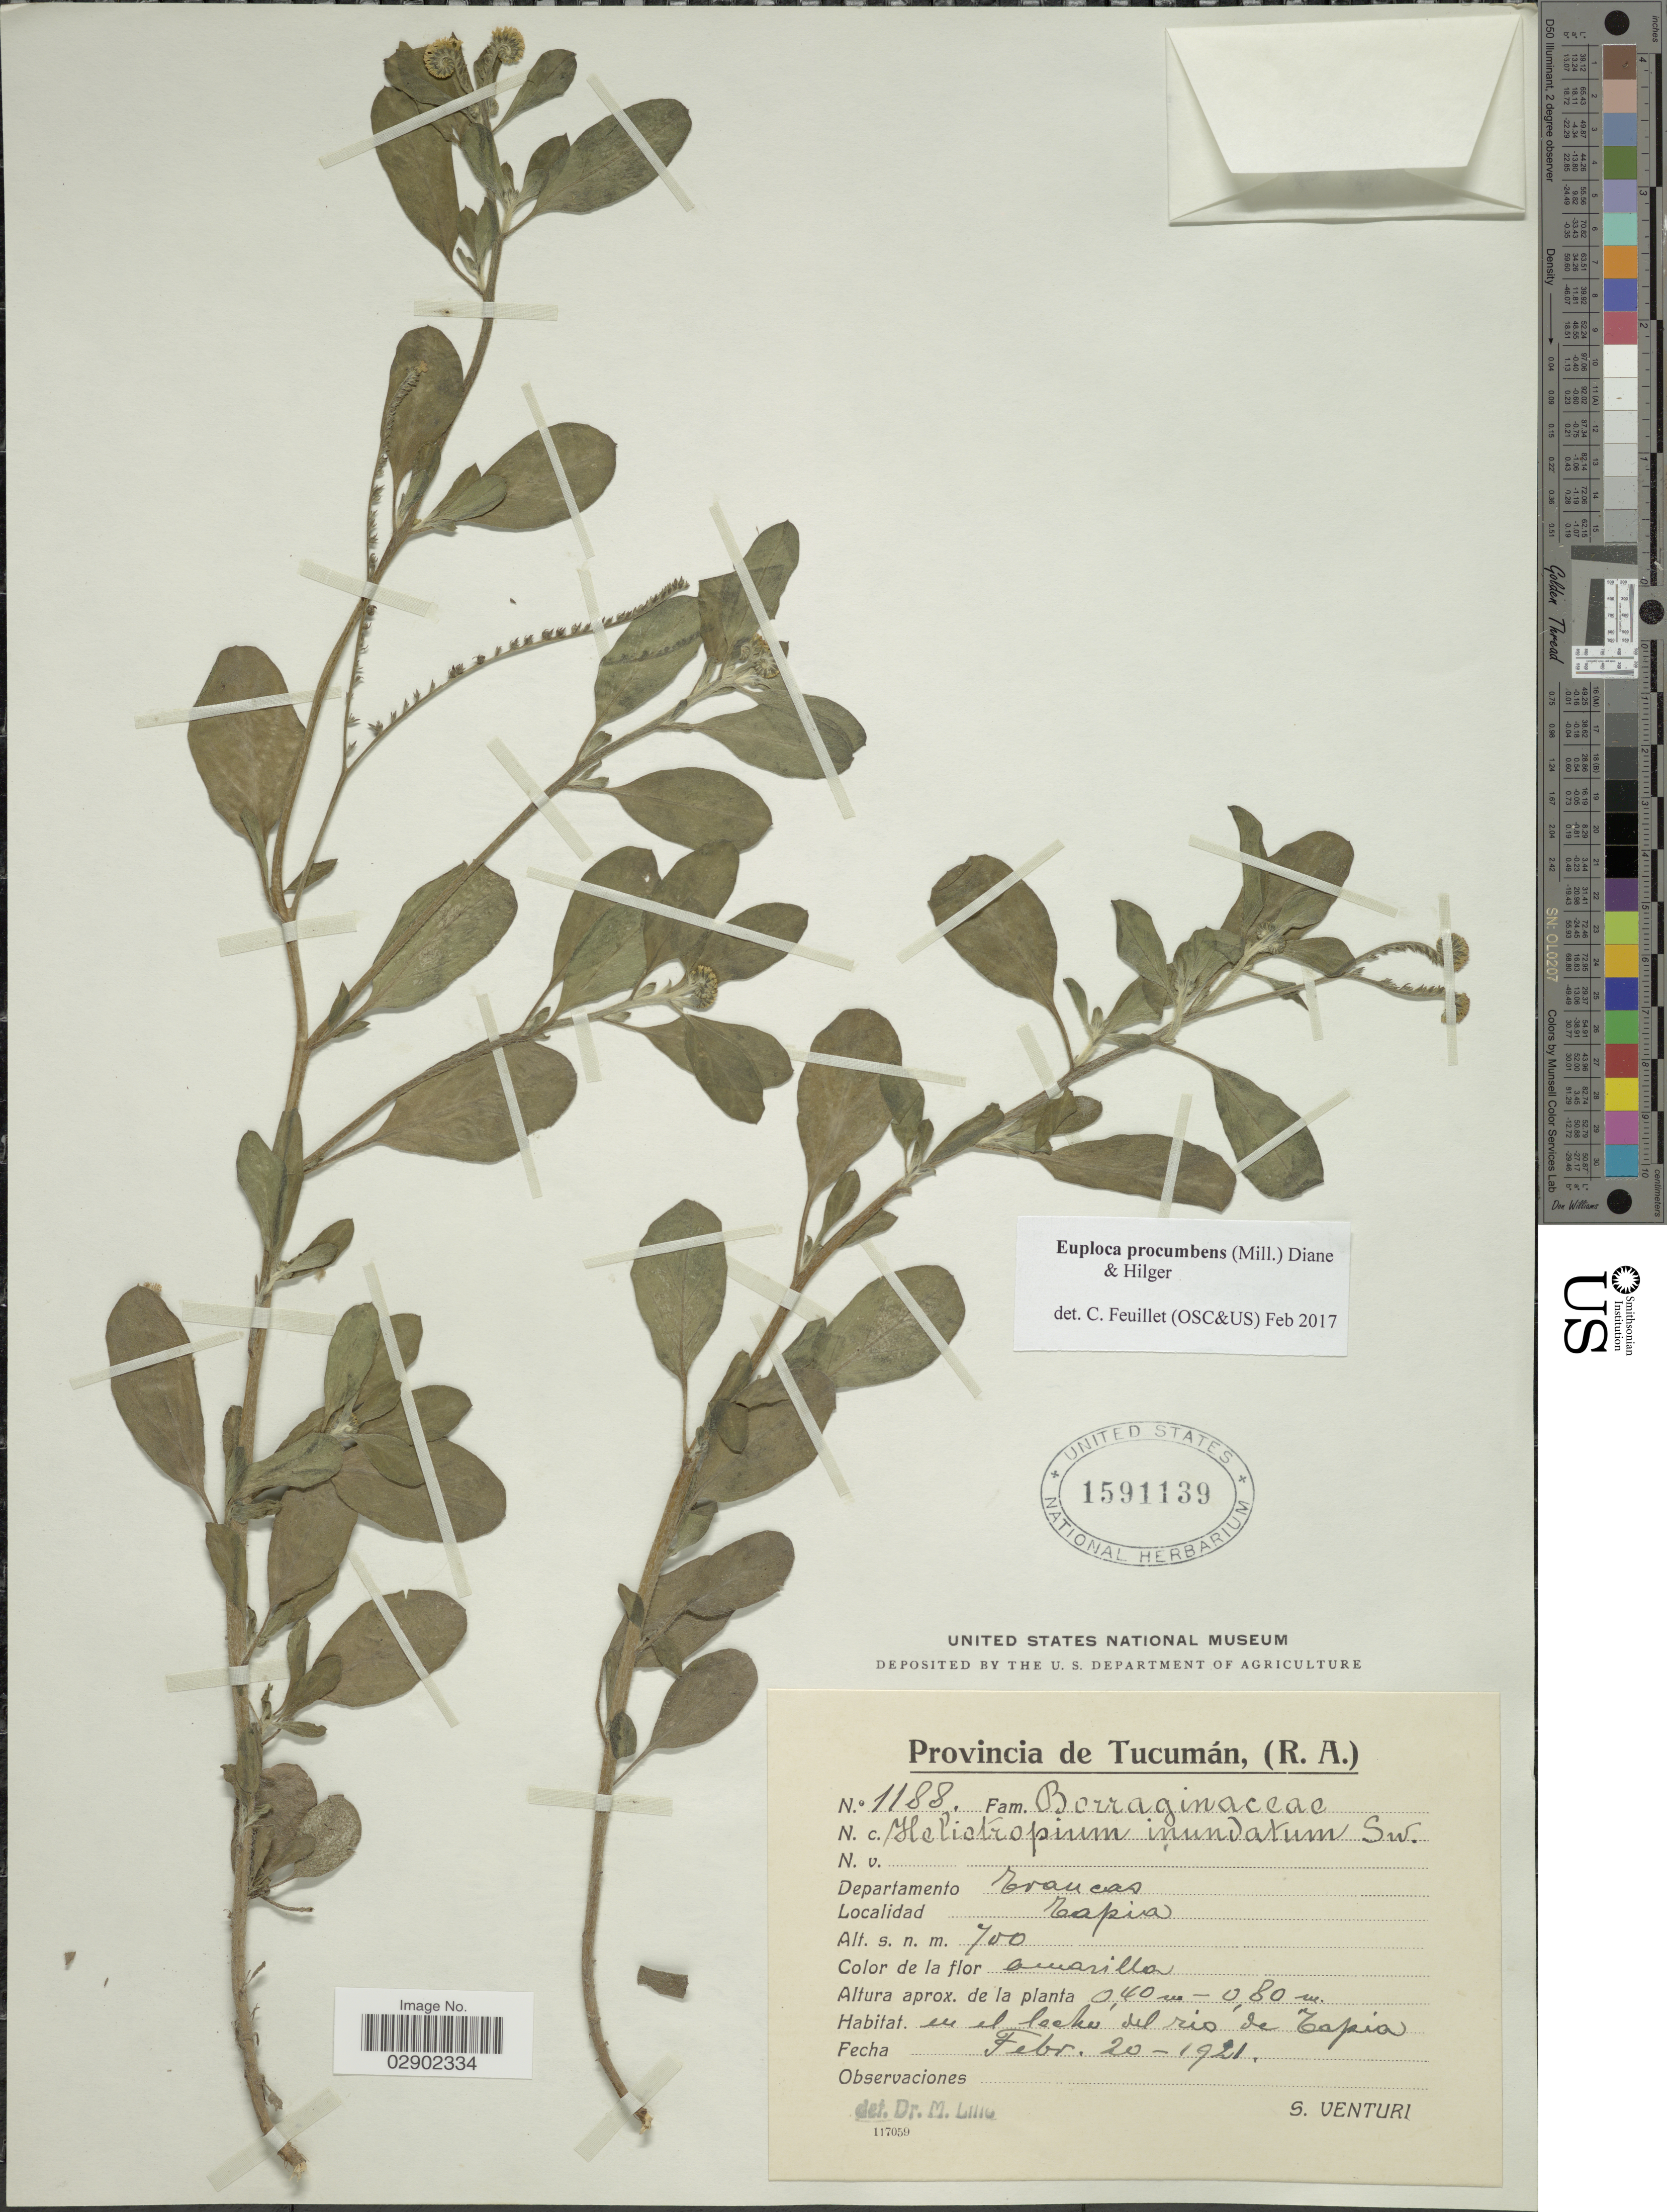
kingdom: Plantae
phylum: Tracheophyta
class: Magnoliopsida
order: Boraginales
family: Heliotropiaceae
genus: Euploca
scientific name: Euploca procumbens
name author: (Mill.) Diane & Hilger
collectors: S. Venturi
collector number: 1188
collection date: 1921-02-20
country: Argentina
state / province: Tucuman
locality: Departamento Graneros. Tapia.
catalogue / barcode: US 1591139